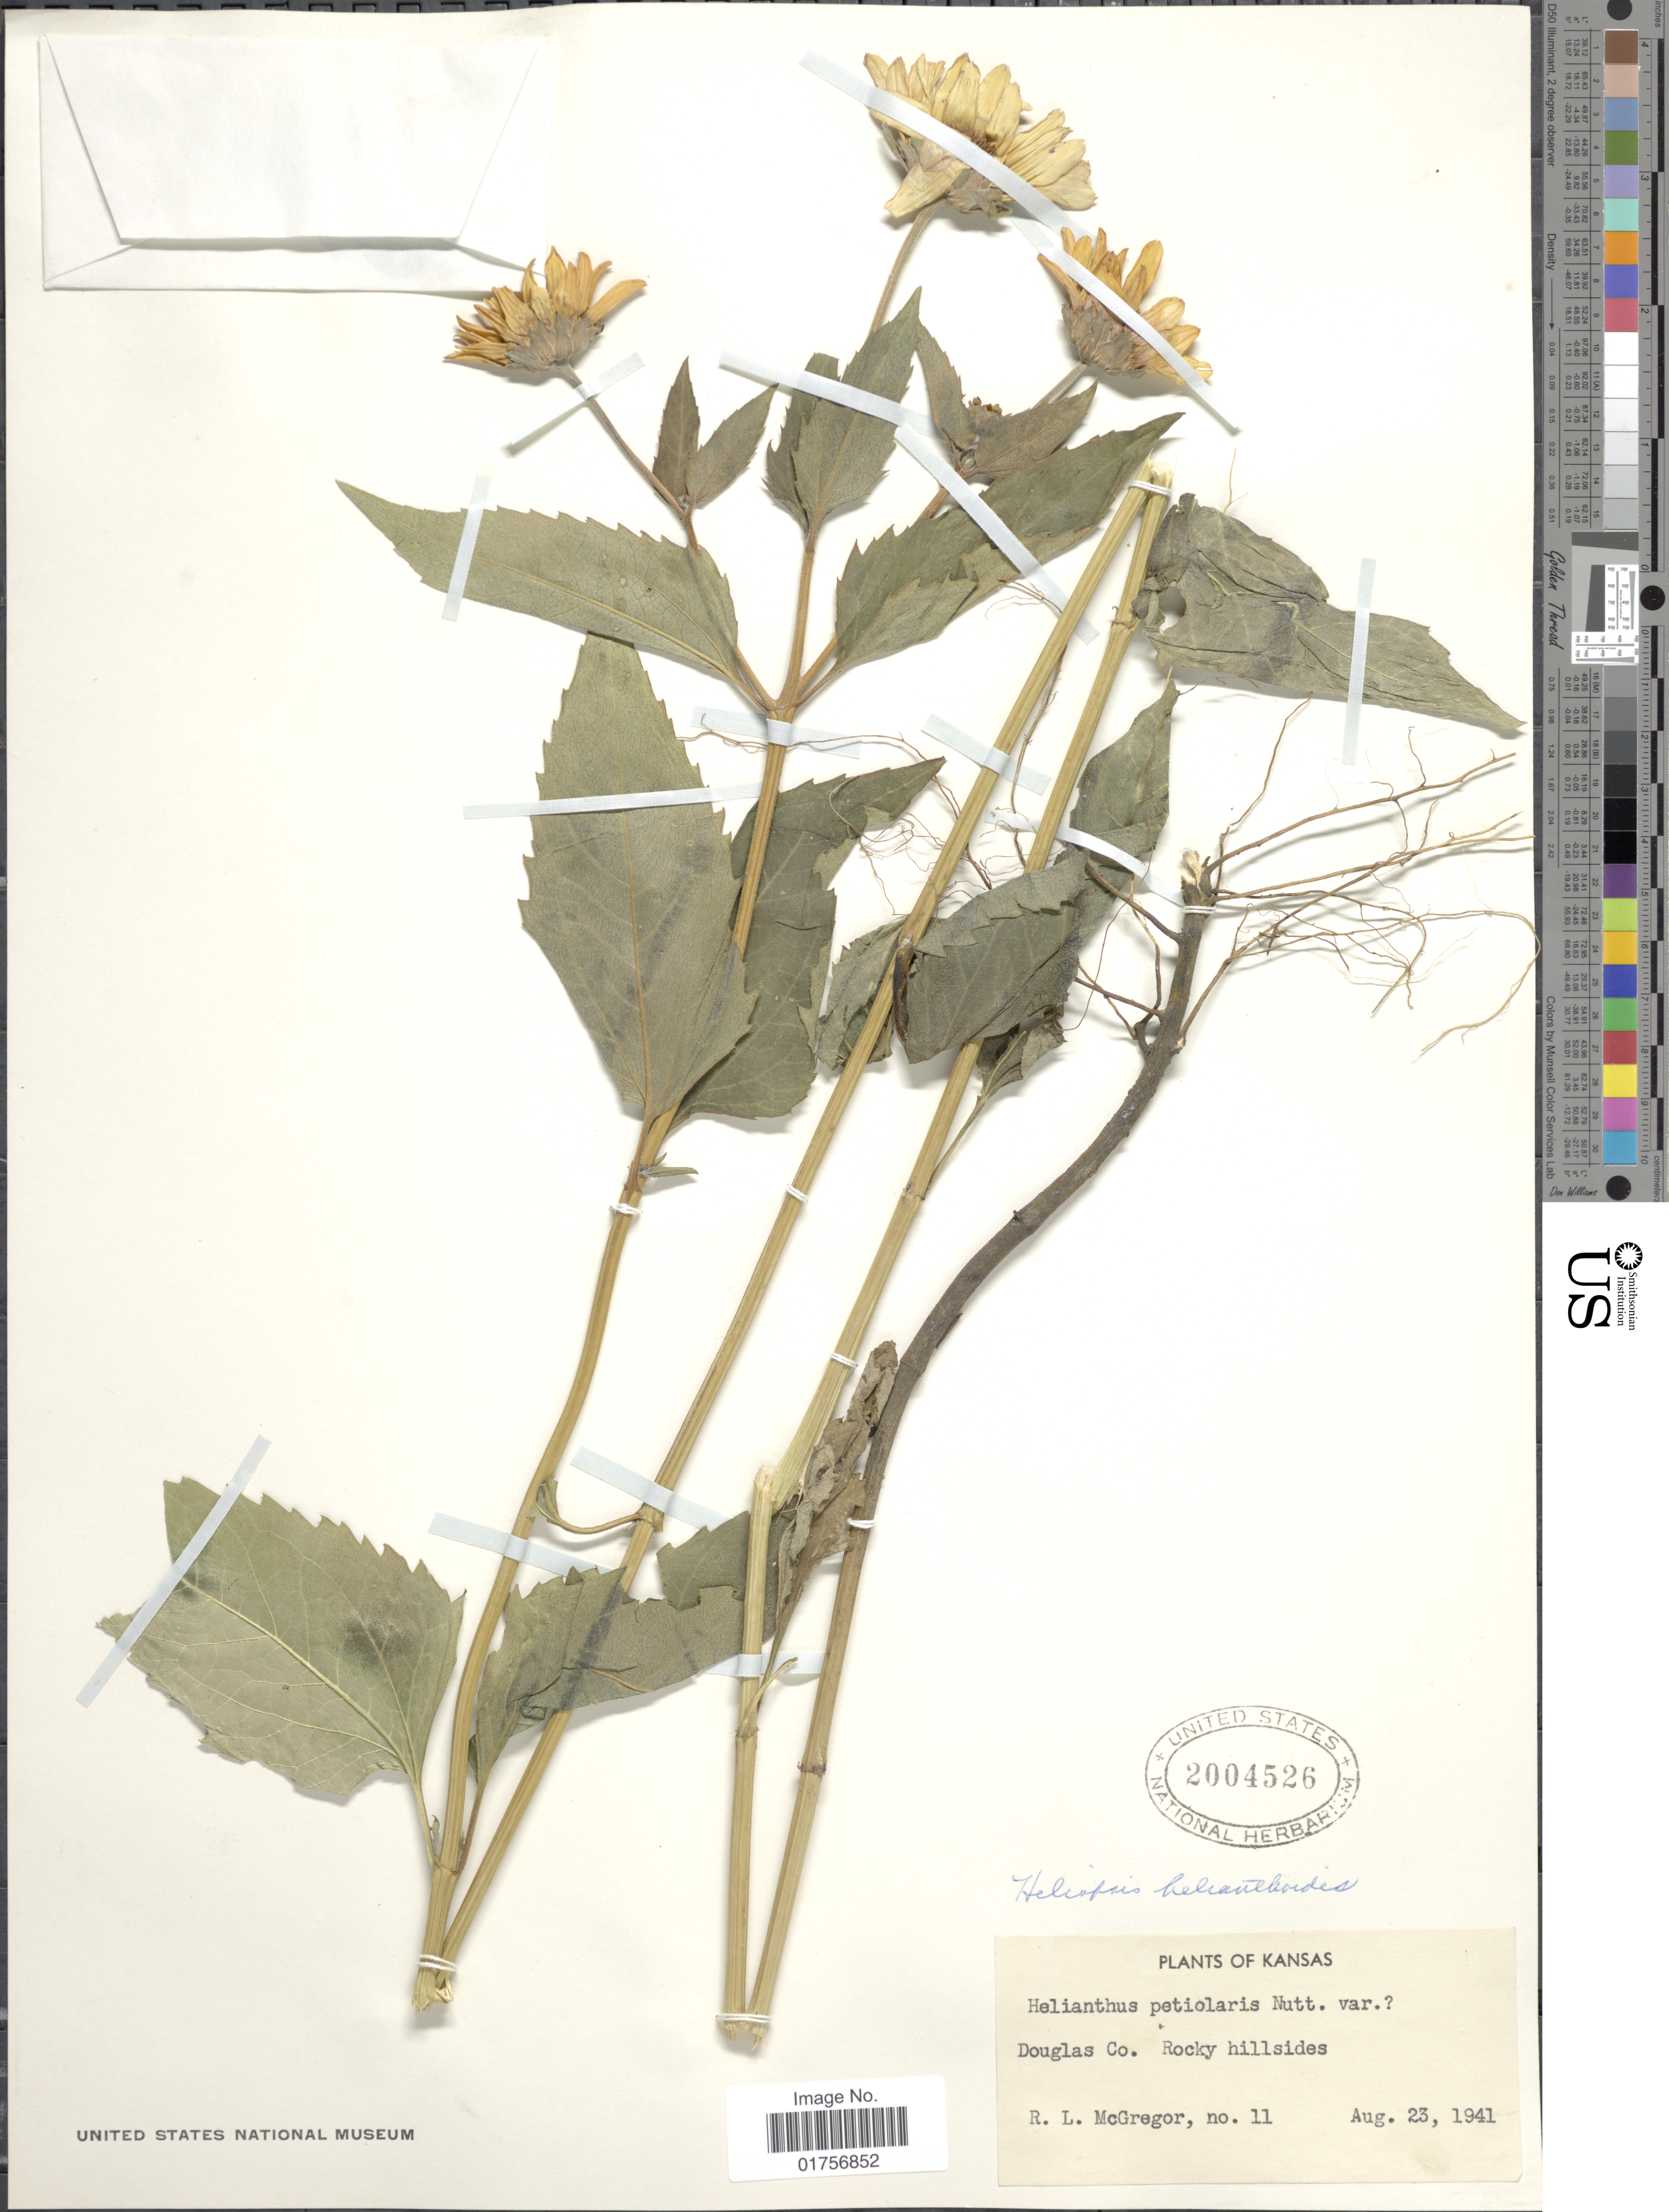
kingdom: Plantae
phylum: Tracheophyta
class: Magnoliopsida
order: Asterales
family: Asteraceae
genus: Heliopsis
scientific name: Heliopsis helianthoides subsp. occidentalis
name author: T.R. Fisher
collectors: R. McGregor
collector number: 11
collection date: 1941-08-23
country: United States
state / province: Kansas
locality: Douglas Co., Rocky hillsides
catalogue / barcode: US 2004526